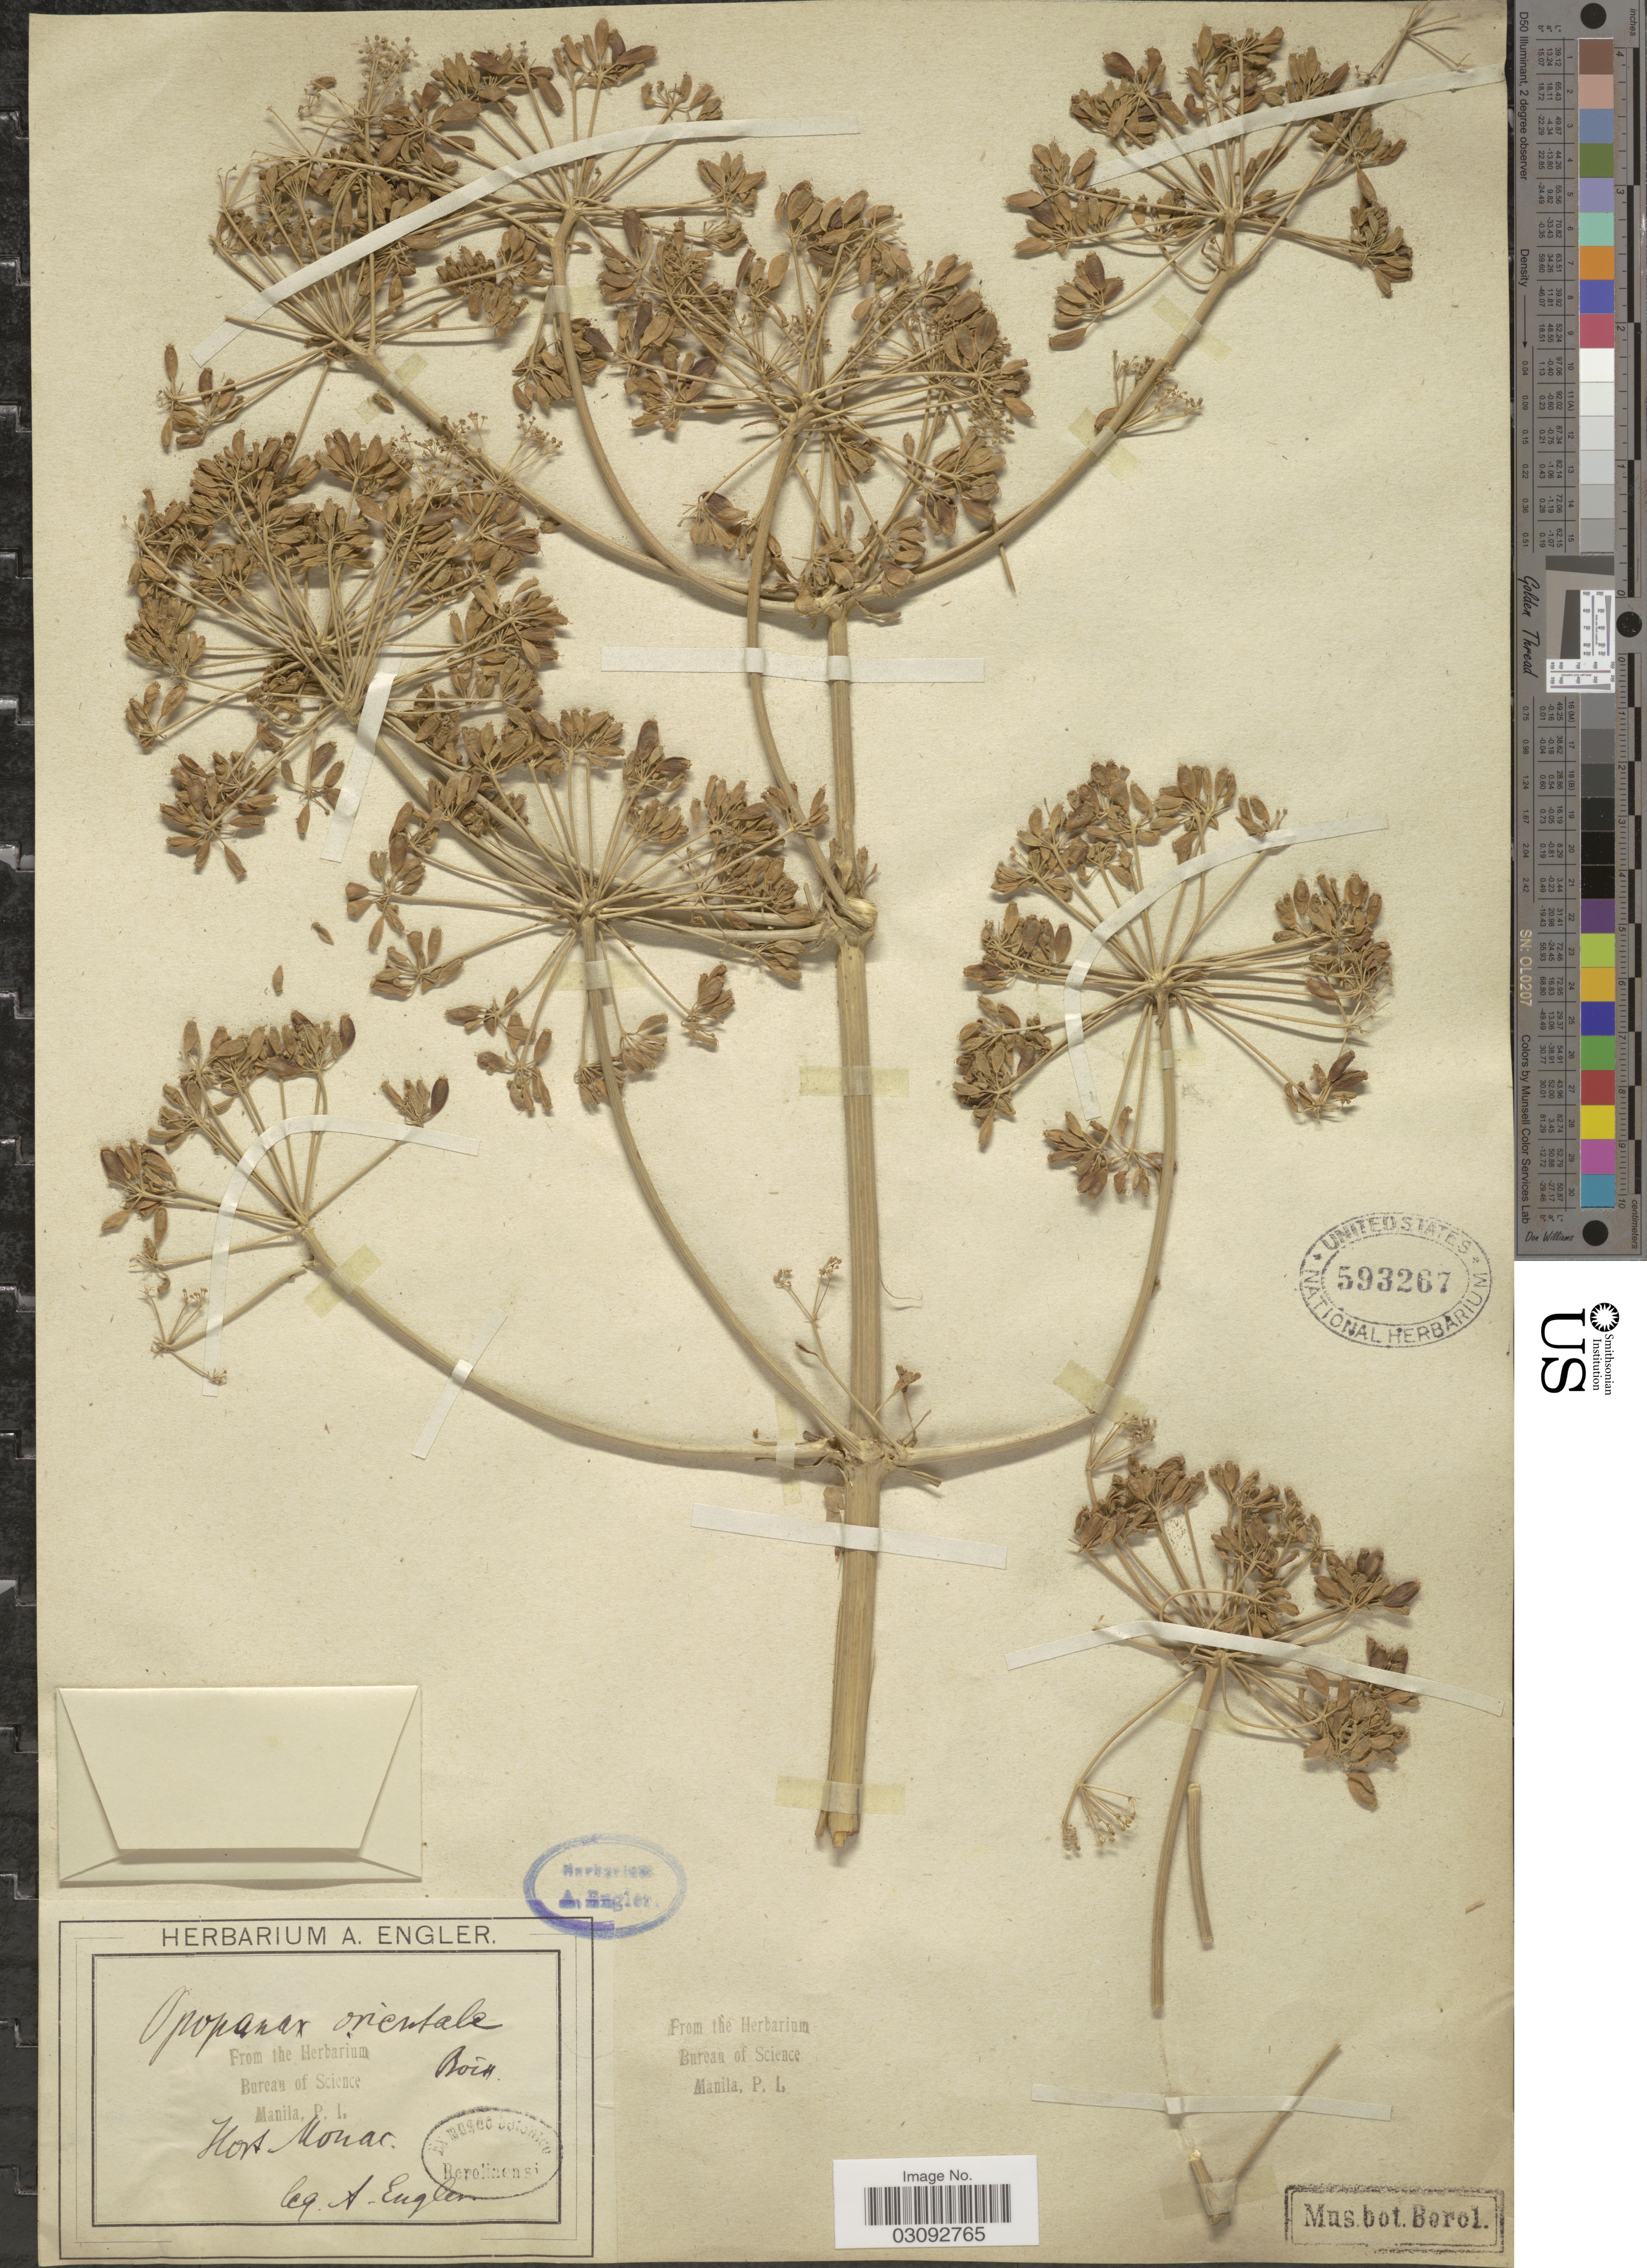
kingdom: Plantae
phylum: Tracheophyta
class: Magnoliopsida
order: Apiales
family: Apiaceae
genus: Opopanax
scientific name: Opopanax orientalis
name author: Boiss.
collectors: A. Engler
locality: Hort Monac [interpreted].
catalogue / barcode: US 593267